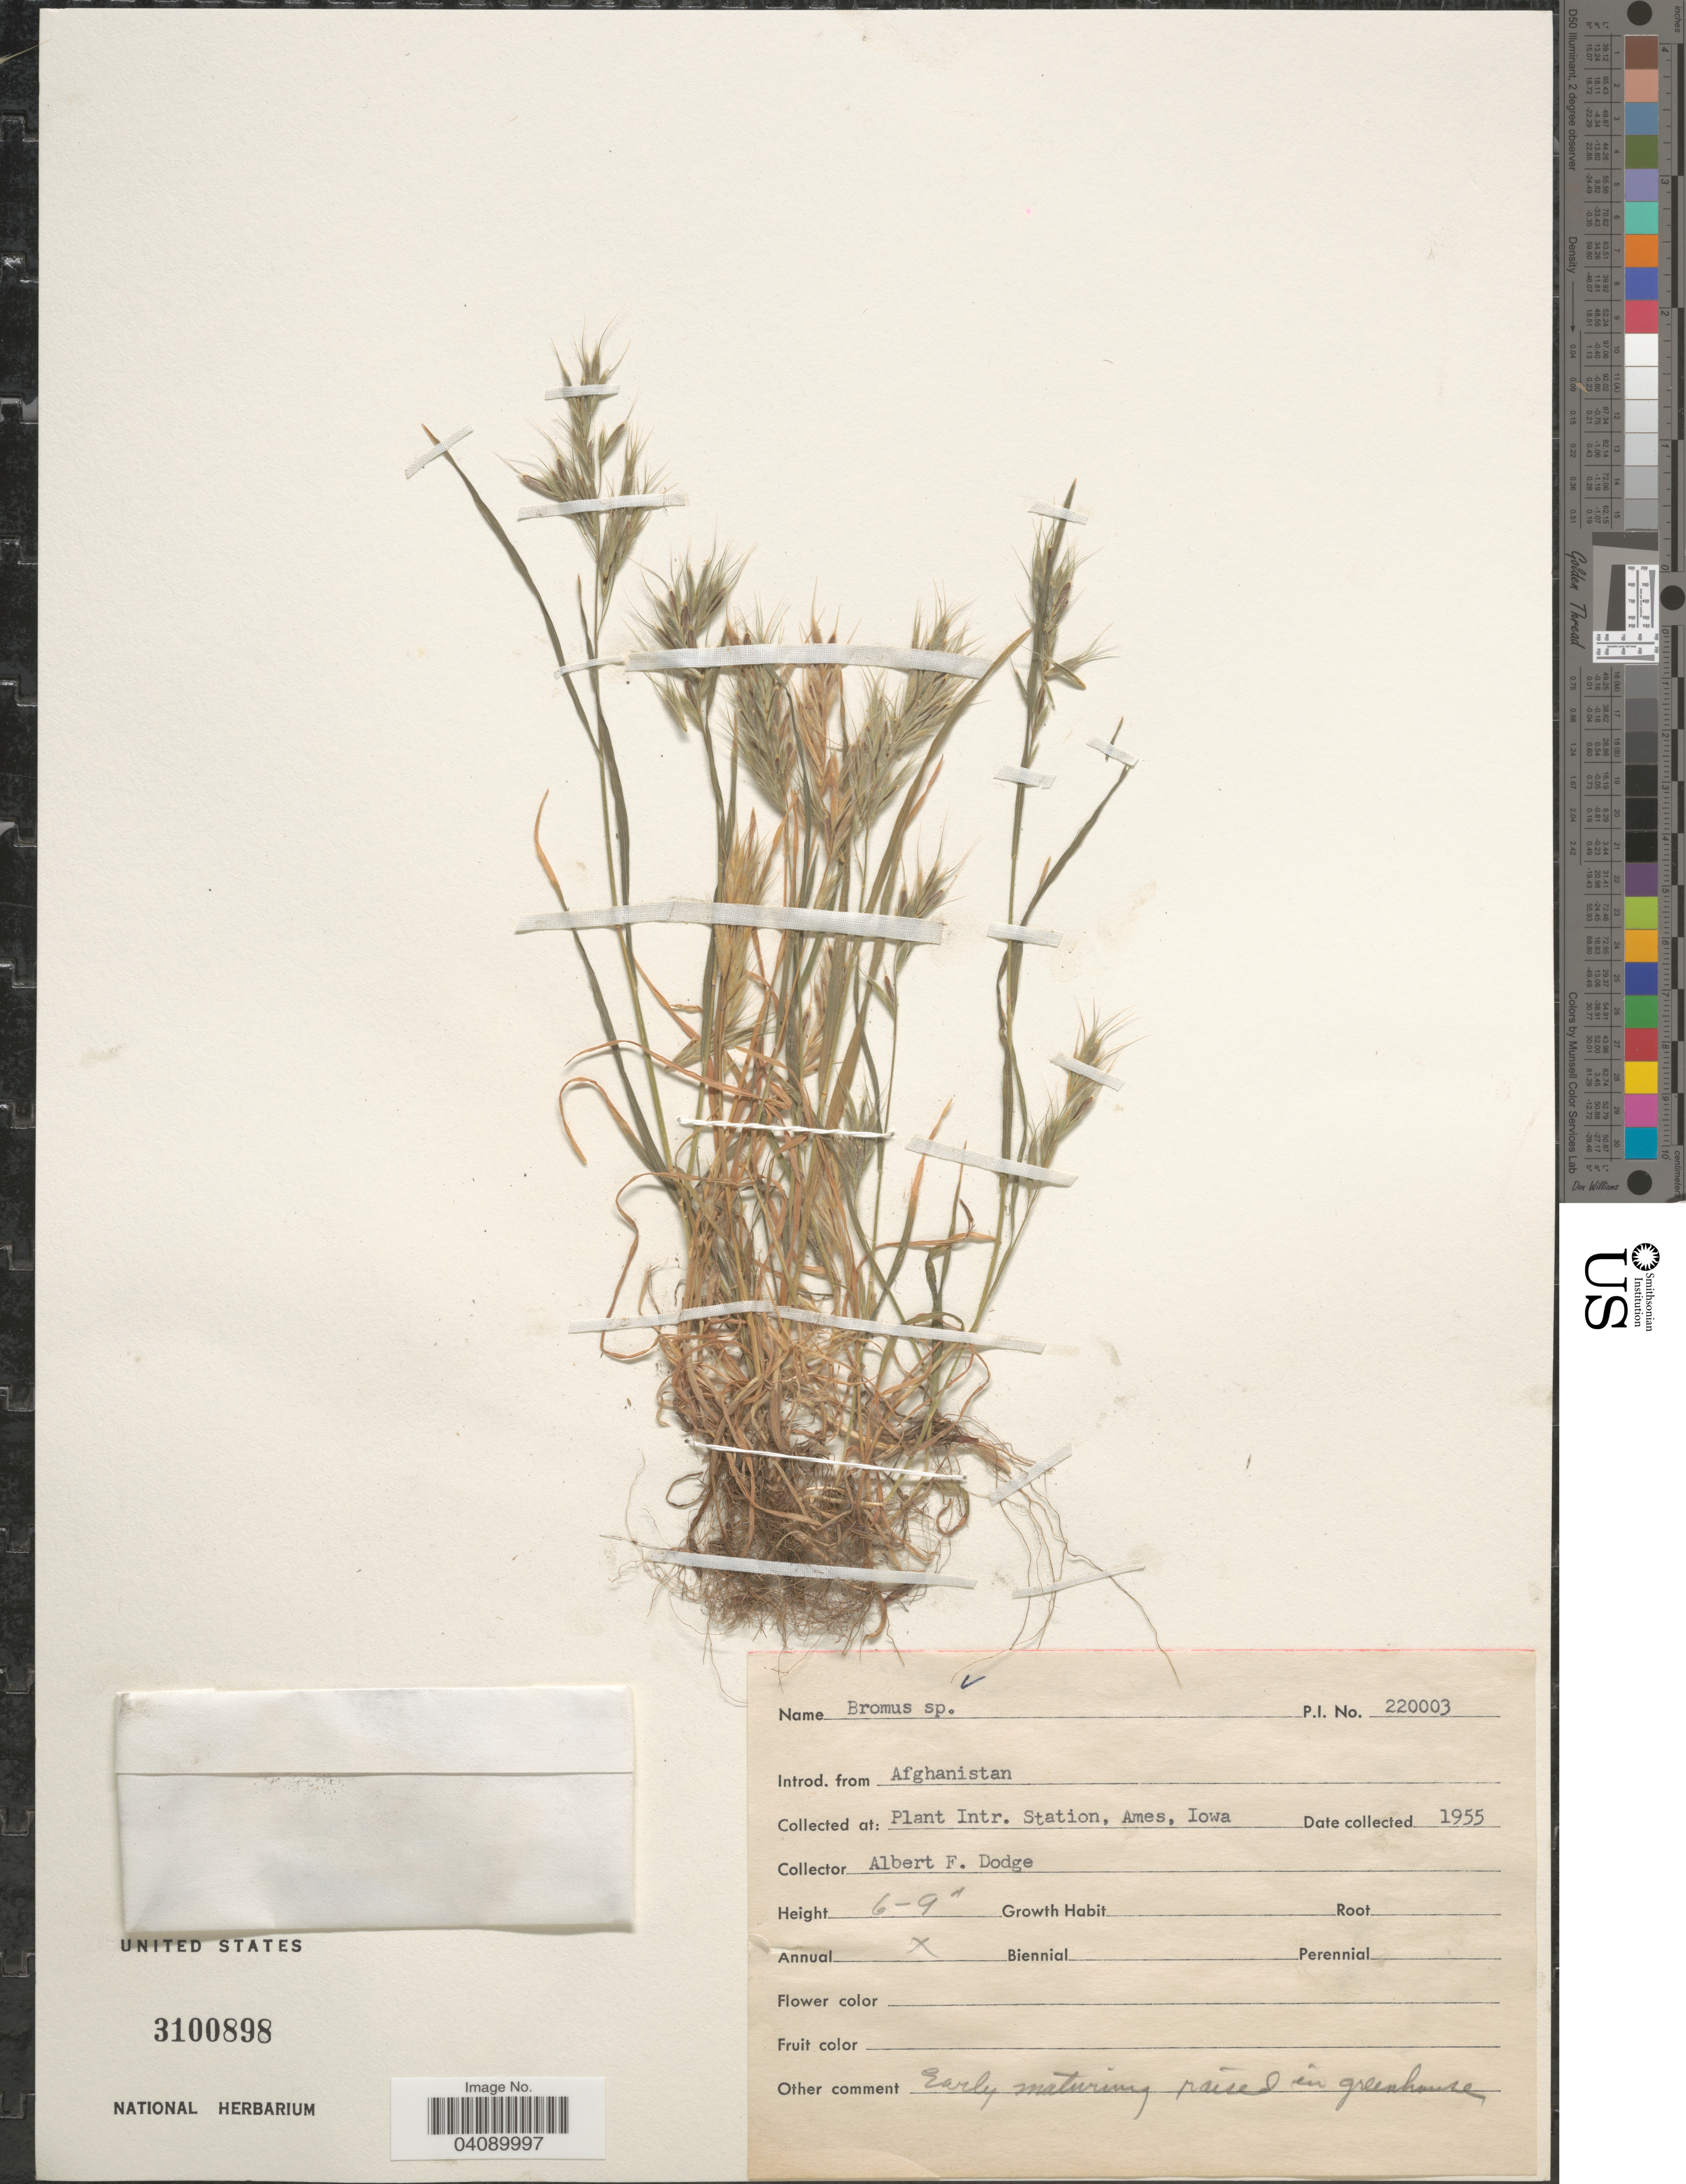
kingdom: Plantae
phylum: Tracheophyta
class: Liliopsida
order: Poales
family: Poaceae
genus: Bromus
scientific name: Bromus sp.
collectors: A. Dodge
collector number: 220003?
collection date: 1955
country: United States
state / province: Iowa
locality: Plant Intr. Station, Ames.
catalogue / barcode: US 3100898